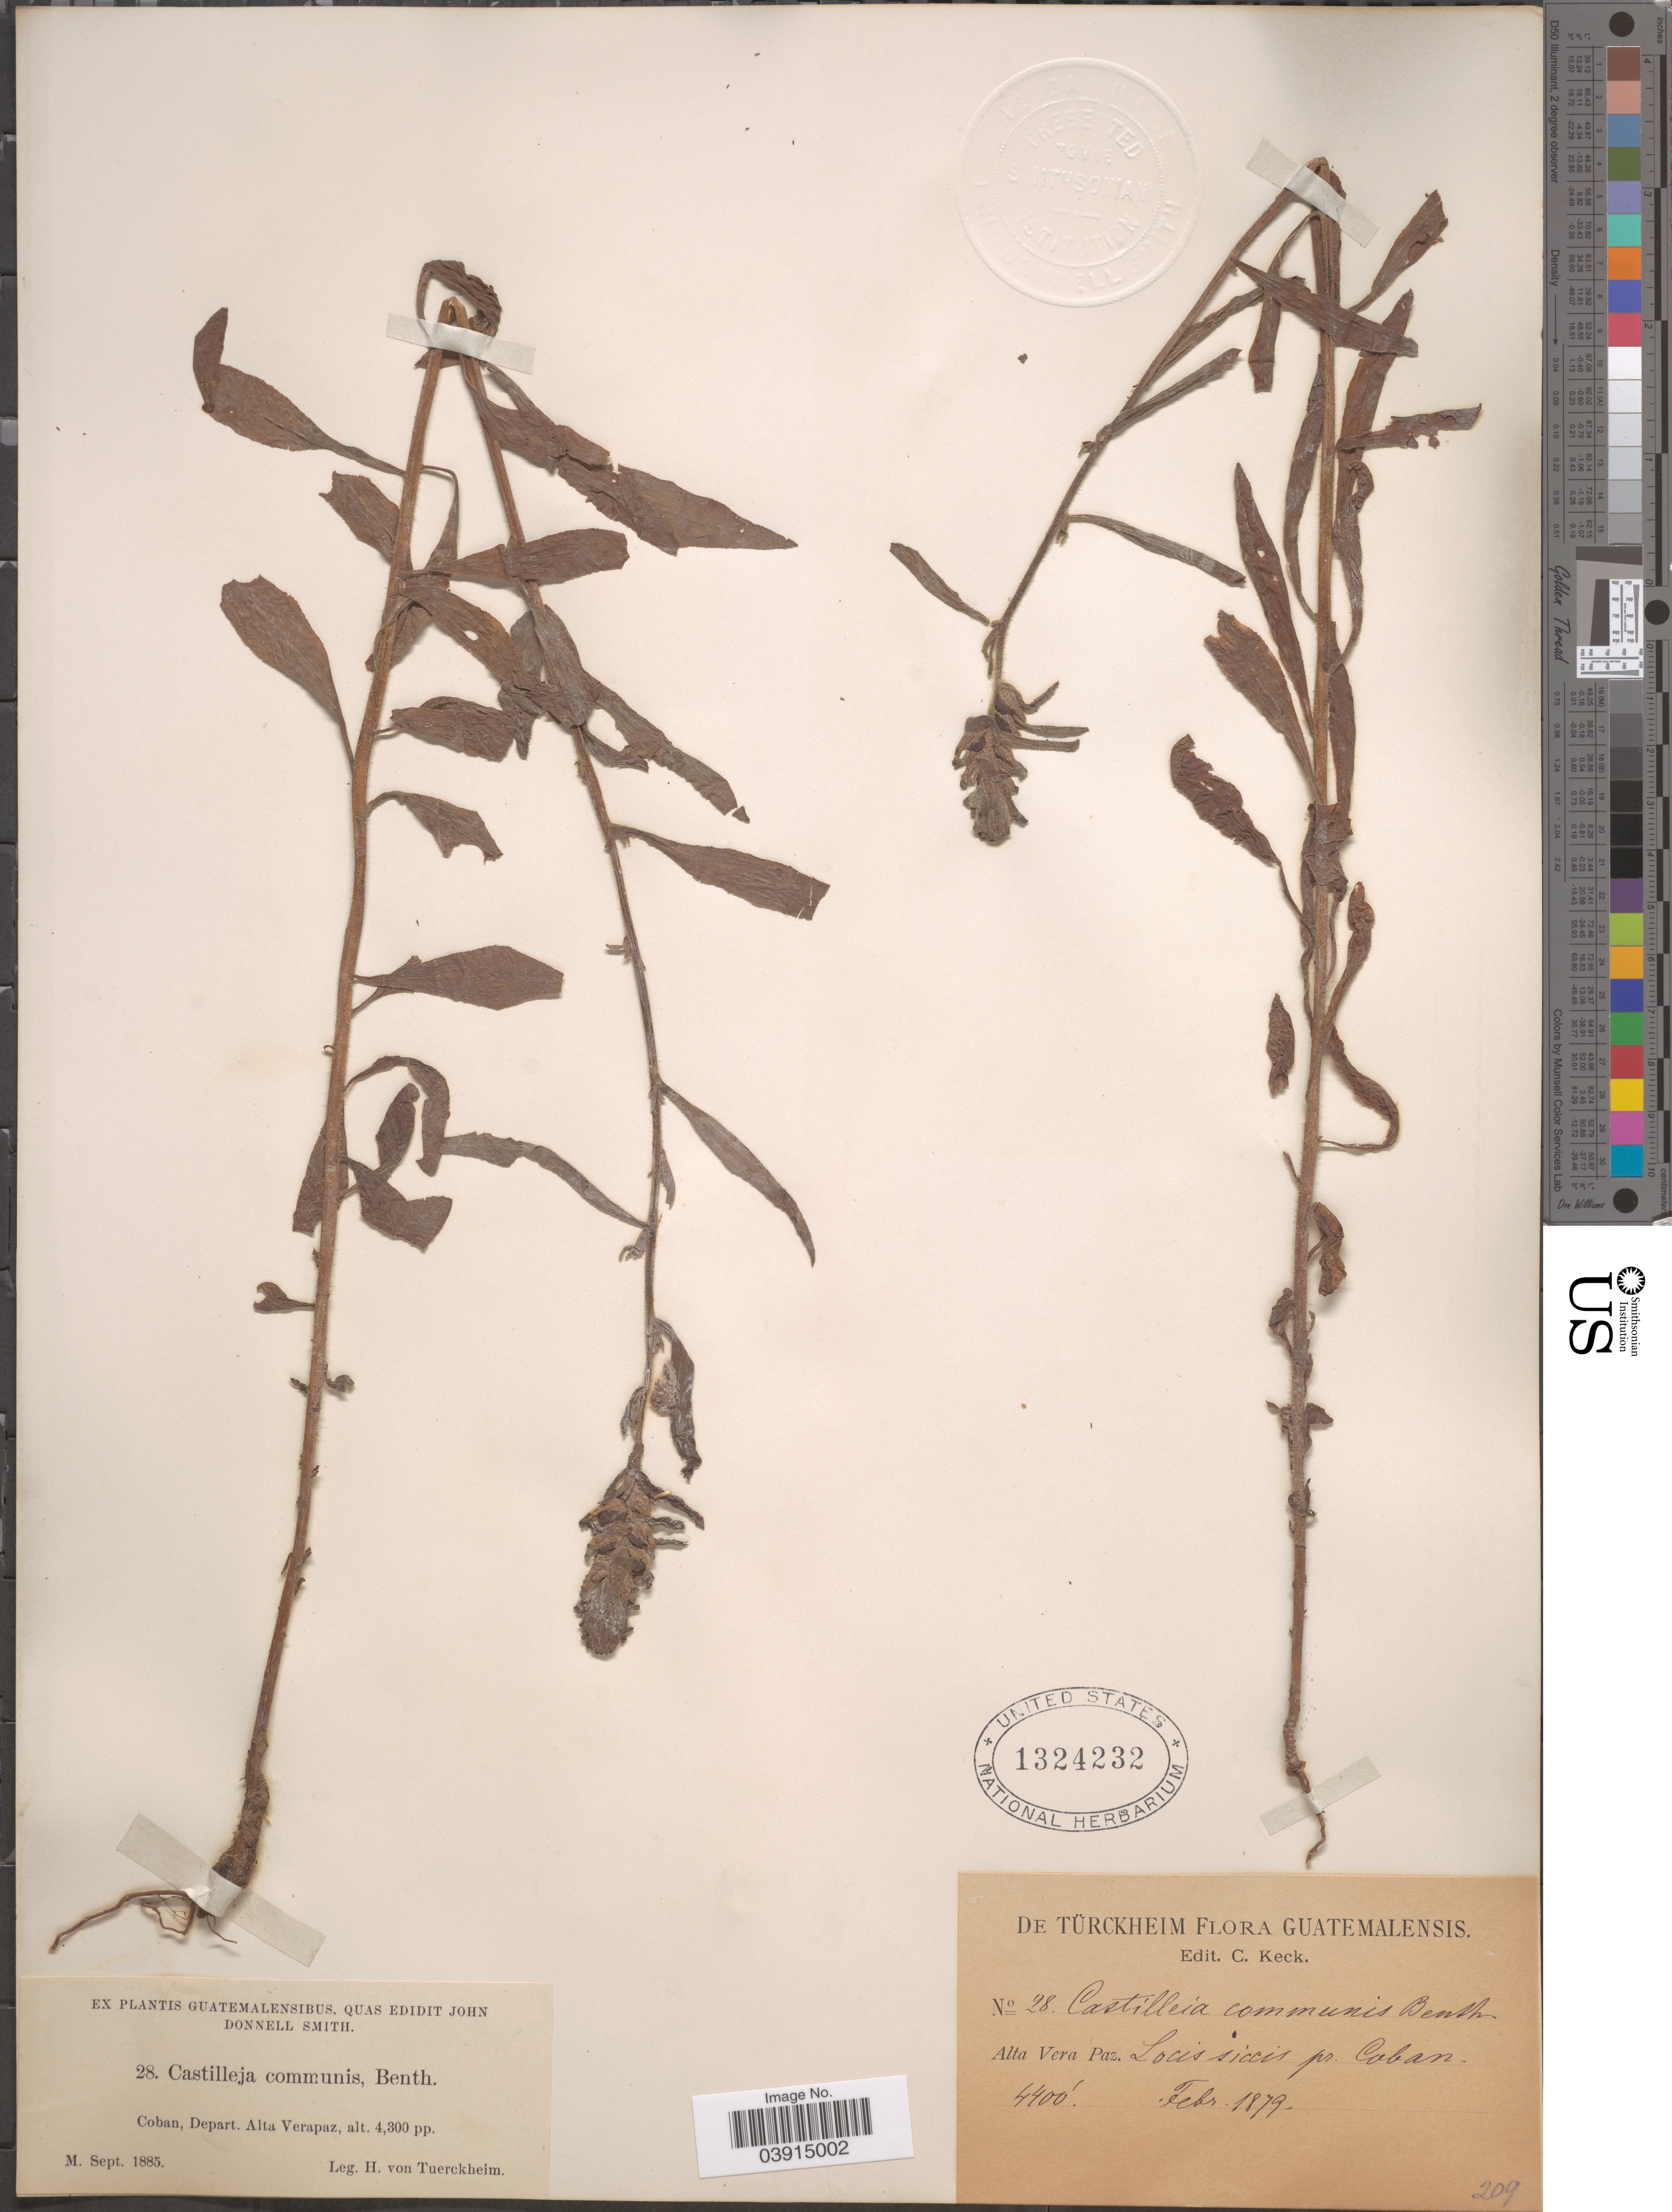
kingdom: Plantae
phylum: Tracheophyta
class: Magnoliopsida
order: Lamiales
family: Orobanchaceae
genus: Castilleja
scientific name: Castilleja arvensis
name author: Schltdl. & Cham.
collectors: H. von Türckheim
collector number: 28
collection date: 1879-02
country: Guatemala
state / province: Alta Verapaz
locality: Coban, Depart. Alta Verapaz. Alta Vera Paz. Locis siccis pr. Coban.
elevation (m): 1341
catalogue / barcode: US 1324232